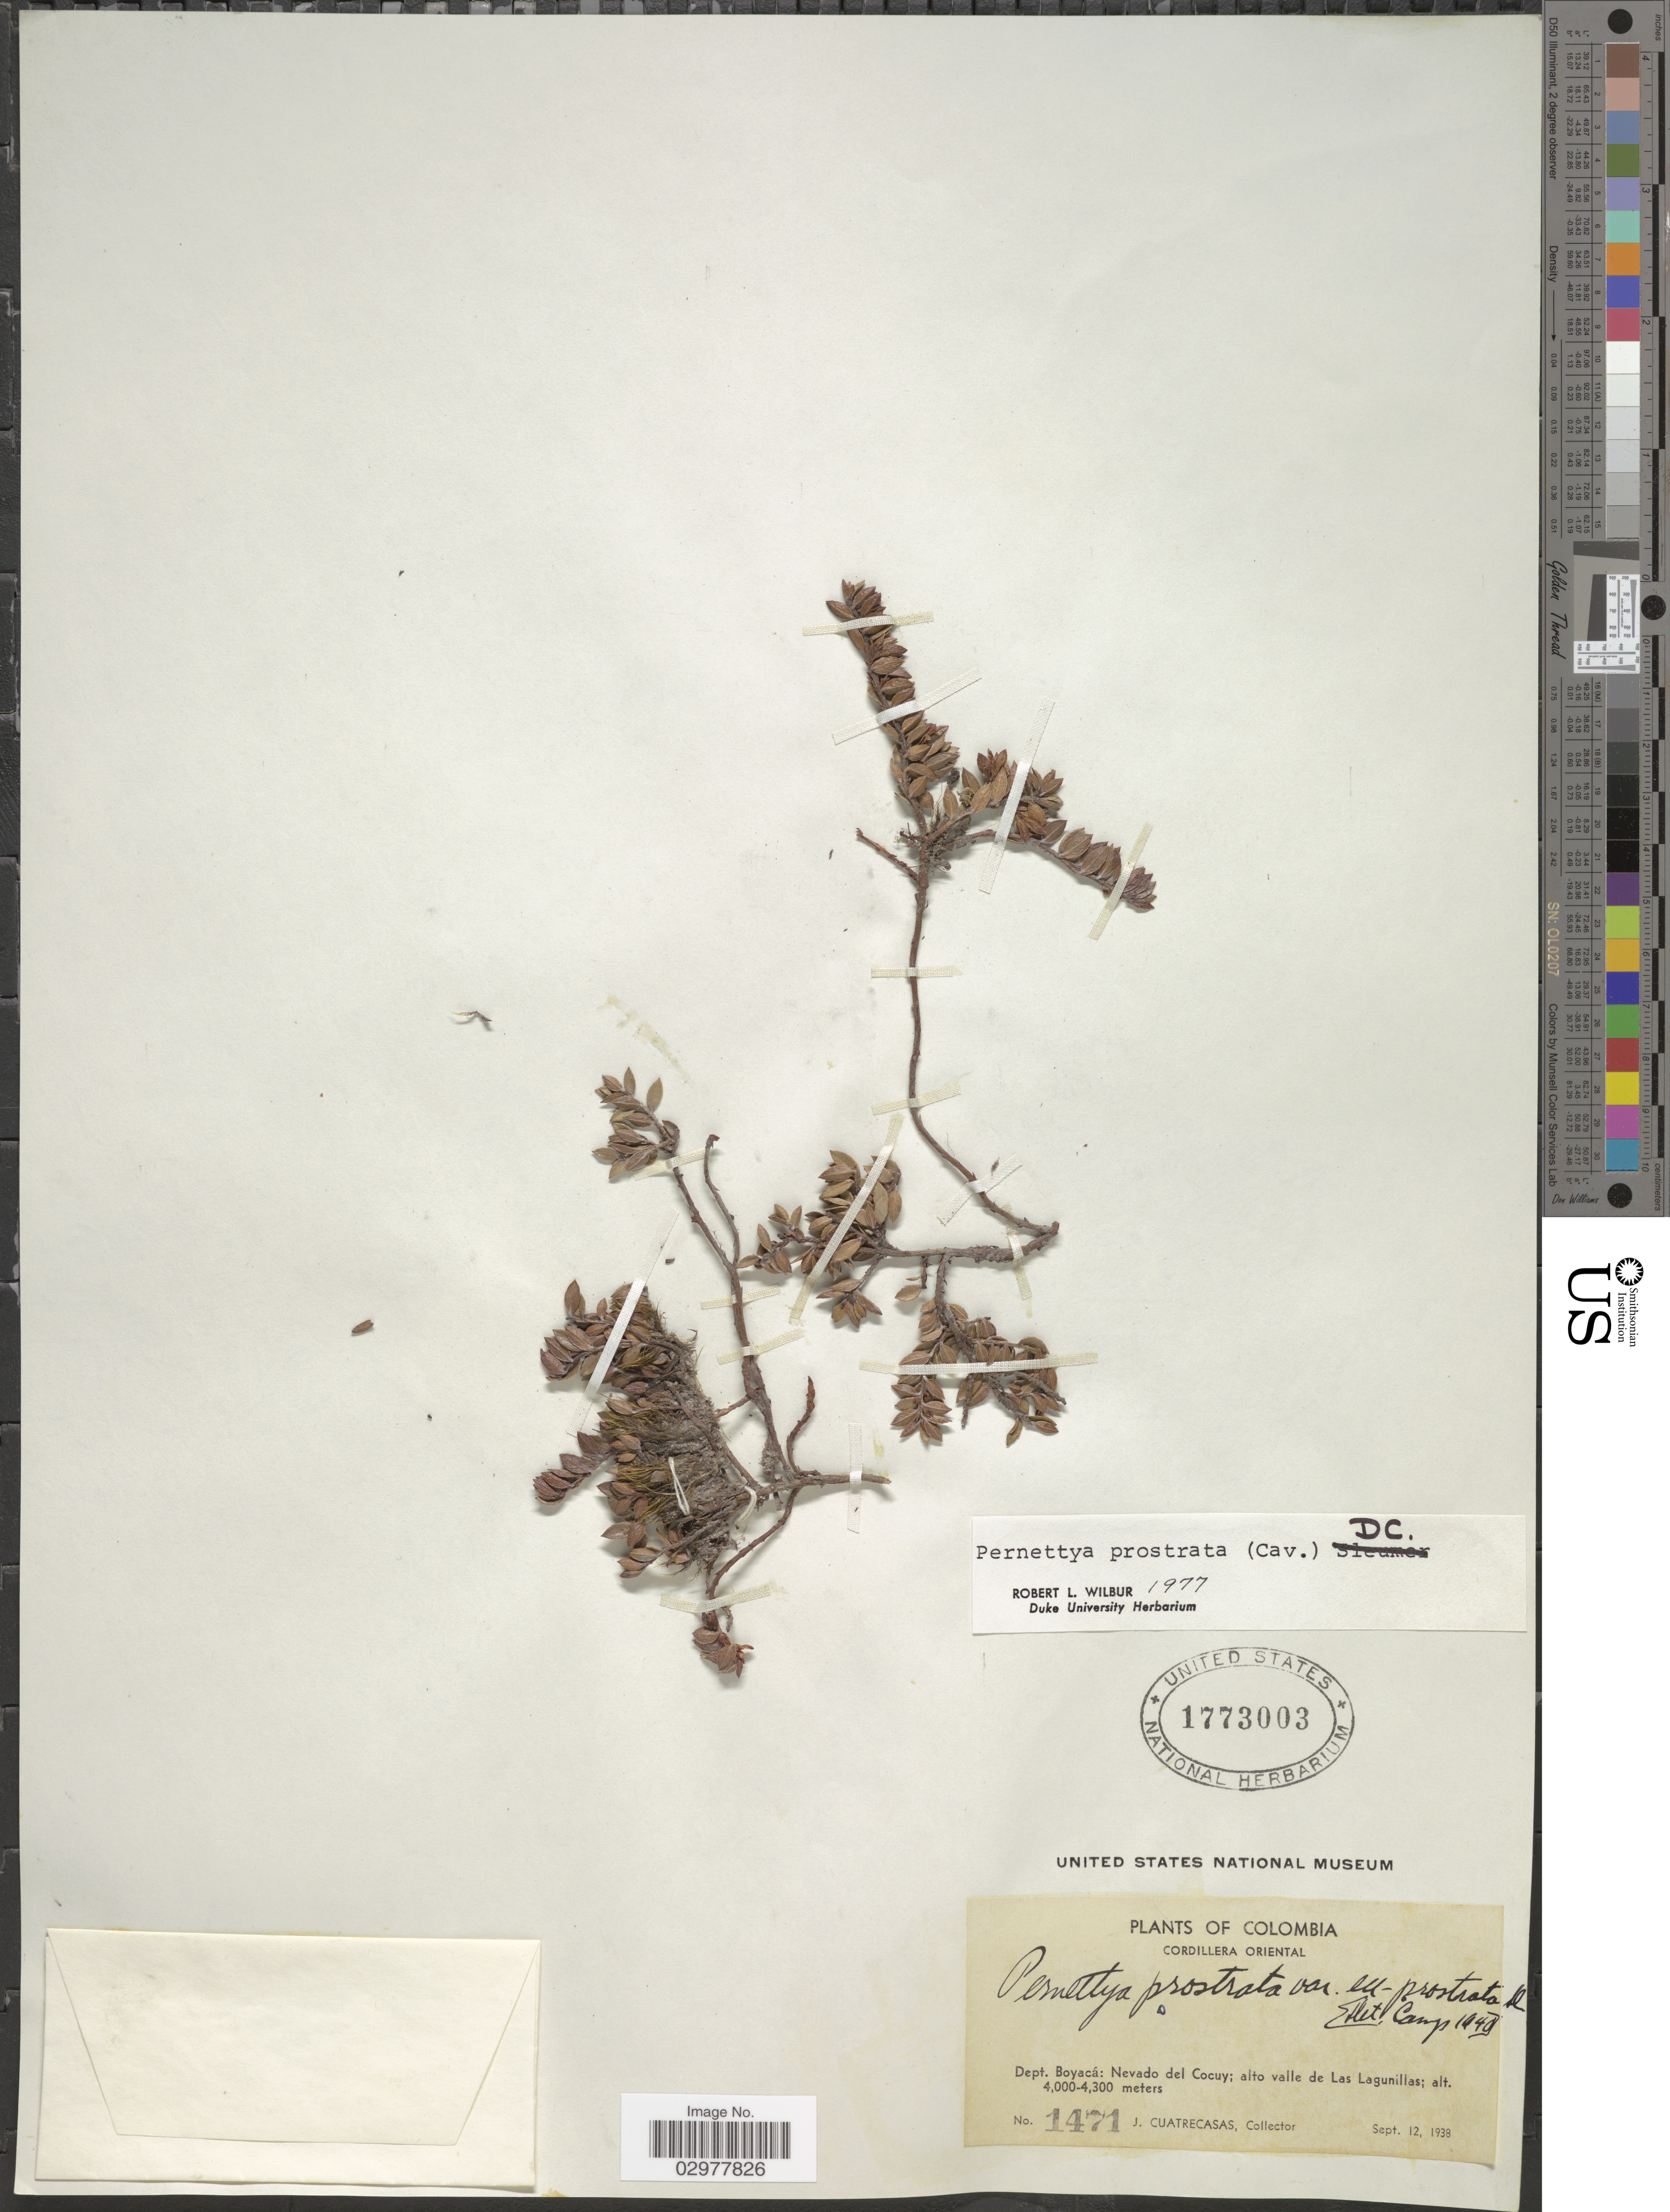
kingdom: Plantae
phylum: Tracheophyta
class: Magnoliopsida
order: Ericales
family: Ericaceae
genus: Pernettya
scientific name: Pernettya prostrata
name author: (Cav.) DC.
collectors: J. Cuatrecasas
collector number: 1471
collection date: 1938-09-12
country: Colombia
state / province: Boyacá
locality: Cordillera Oriental, Dept. Boyacá: Nevado del Cocuy; alto valle de Las Lagunillas.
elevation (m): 4000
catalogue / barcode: US 1773003